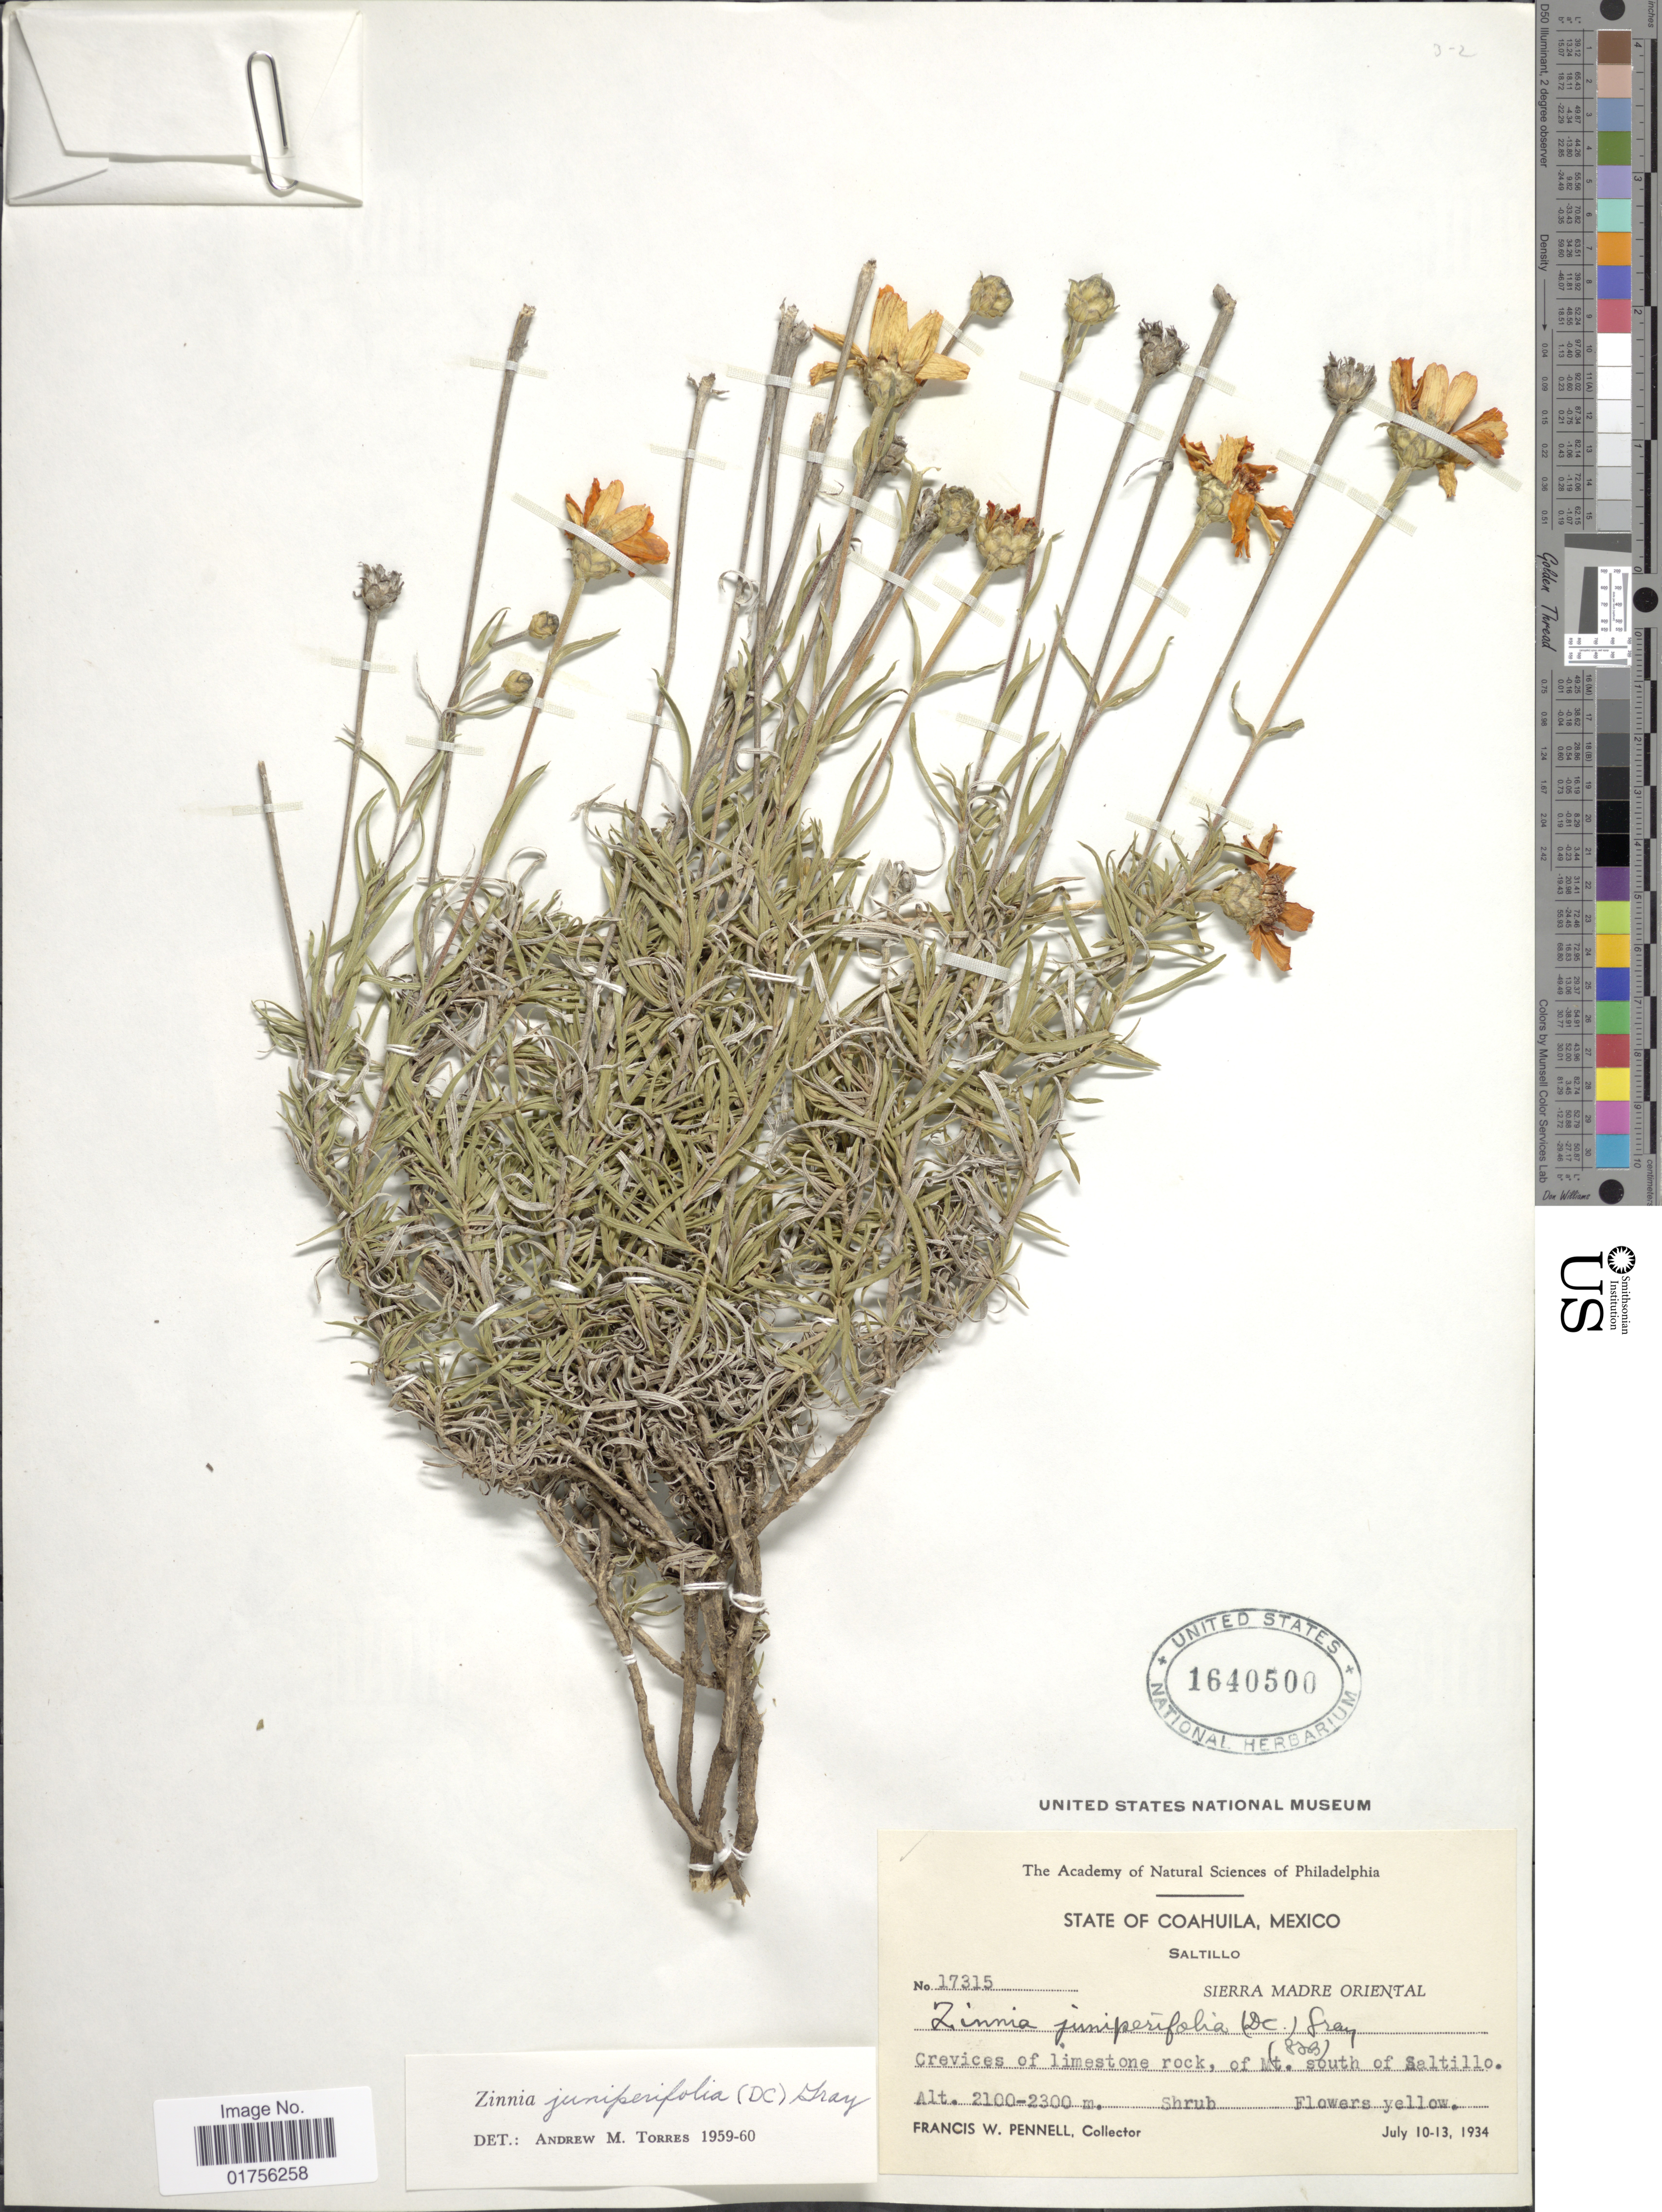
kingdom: Plantae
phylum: Tracheophyta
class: Magnoliopsida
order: Asterales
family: Asteraceae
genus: Zinnia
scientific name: Zinnia juniperifolia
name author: (DC.) A. Gray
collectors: F. W. Pennell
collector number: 17315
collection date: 1934-07-10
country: Mexico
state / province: Coahuila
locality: State of Coahuila, Mexico, Saltillo, Sierra Madre Oriental, Crevices of limestone rock, of Mt. south of Saltillo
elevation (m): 2100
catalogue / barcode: US 1640500